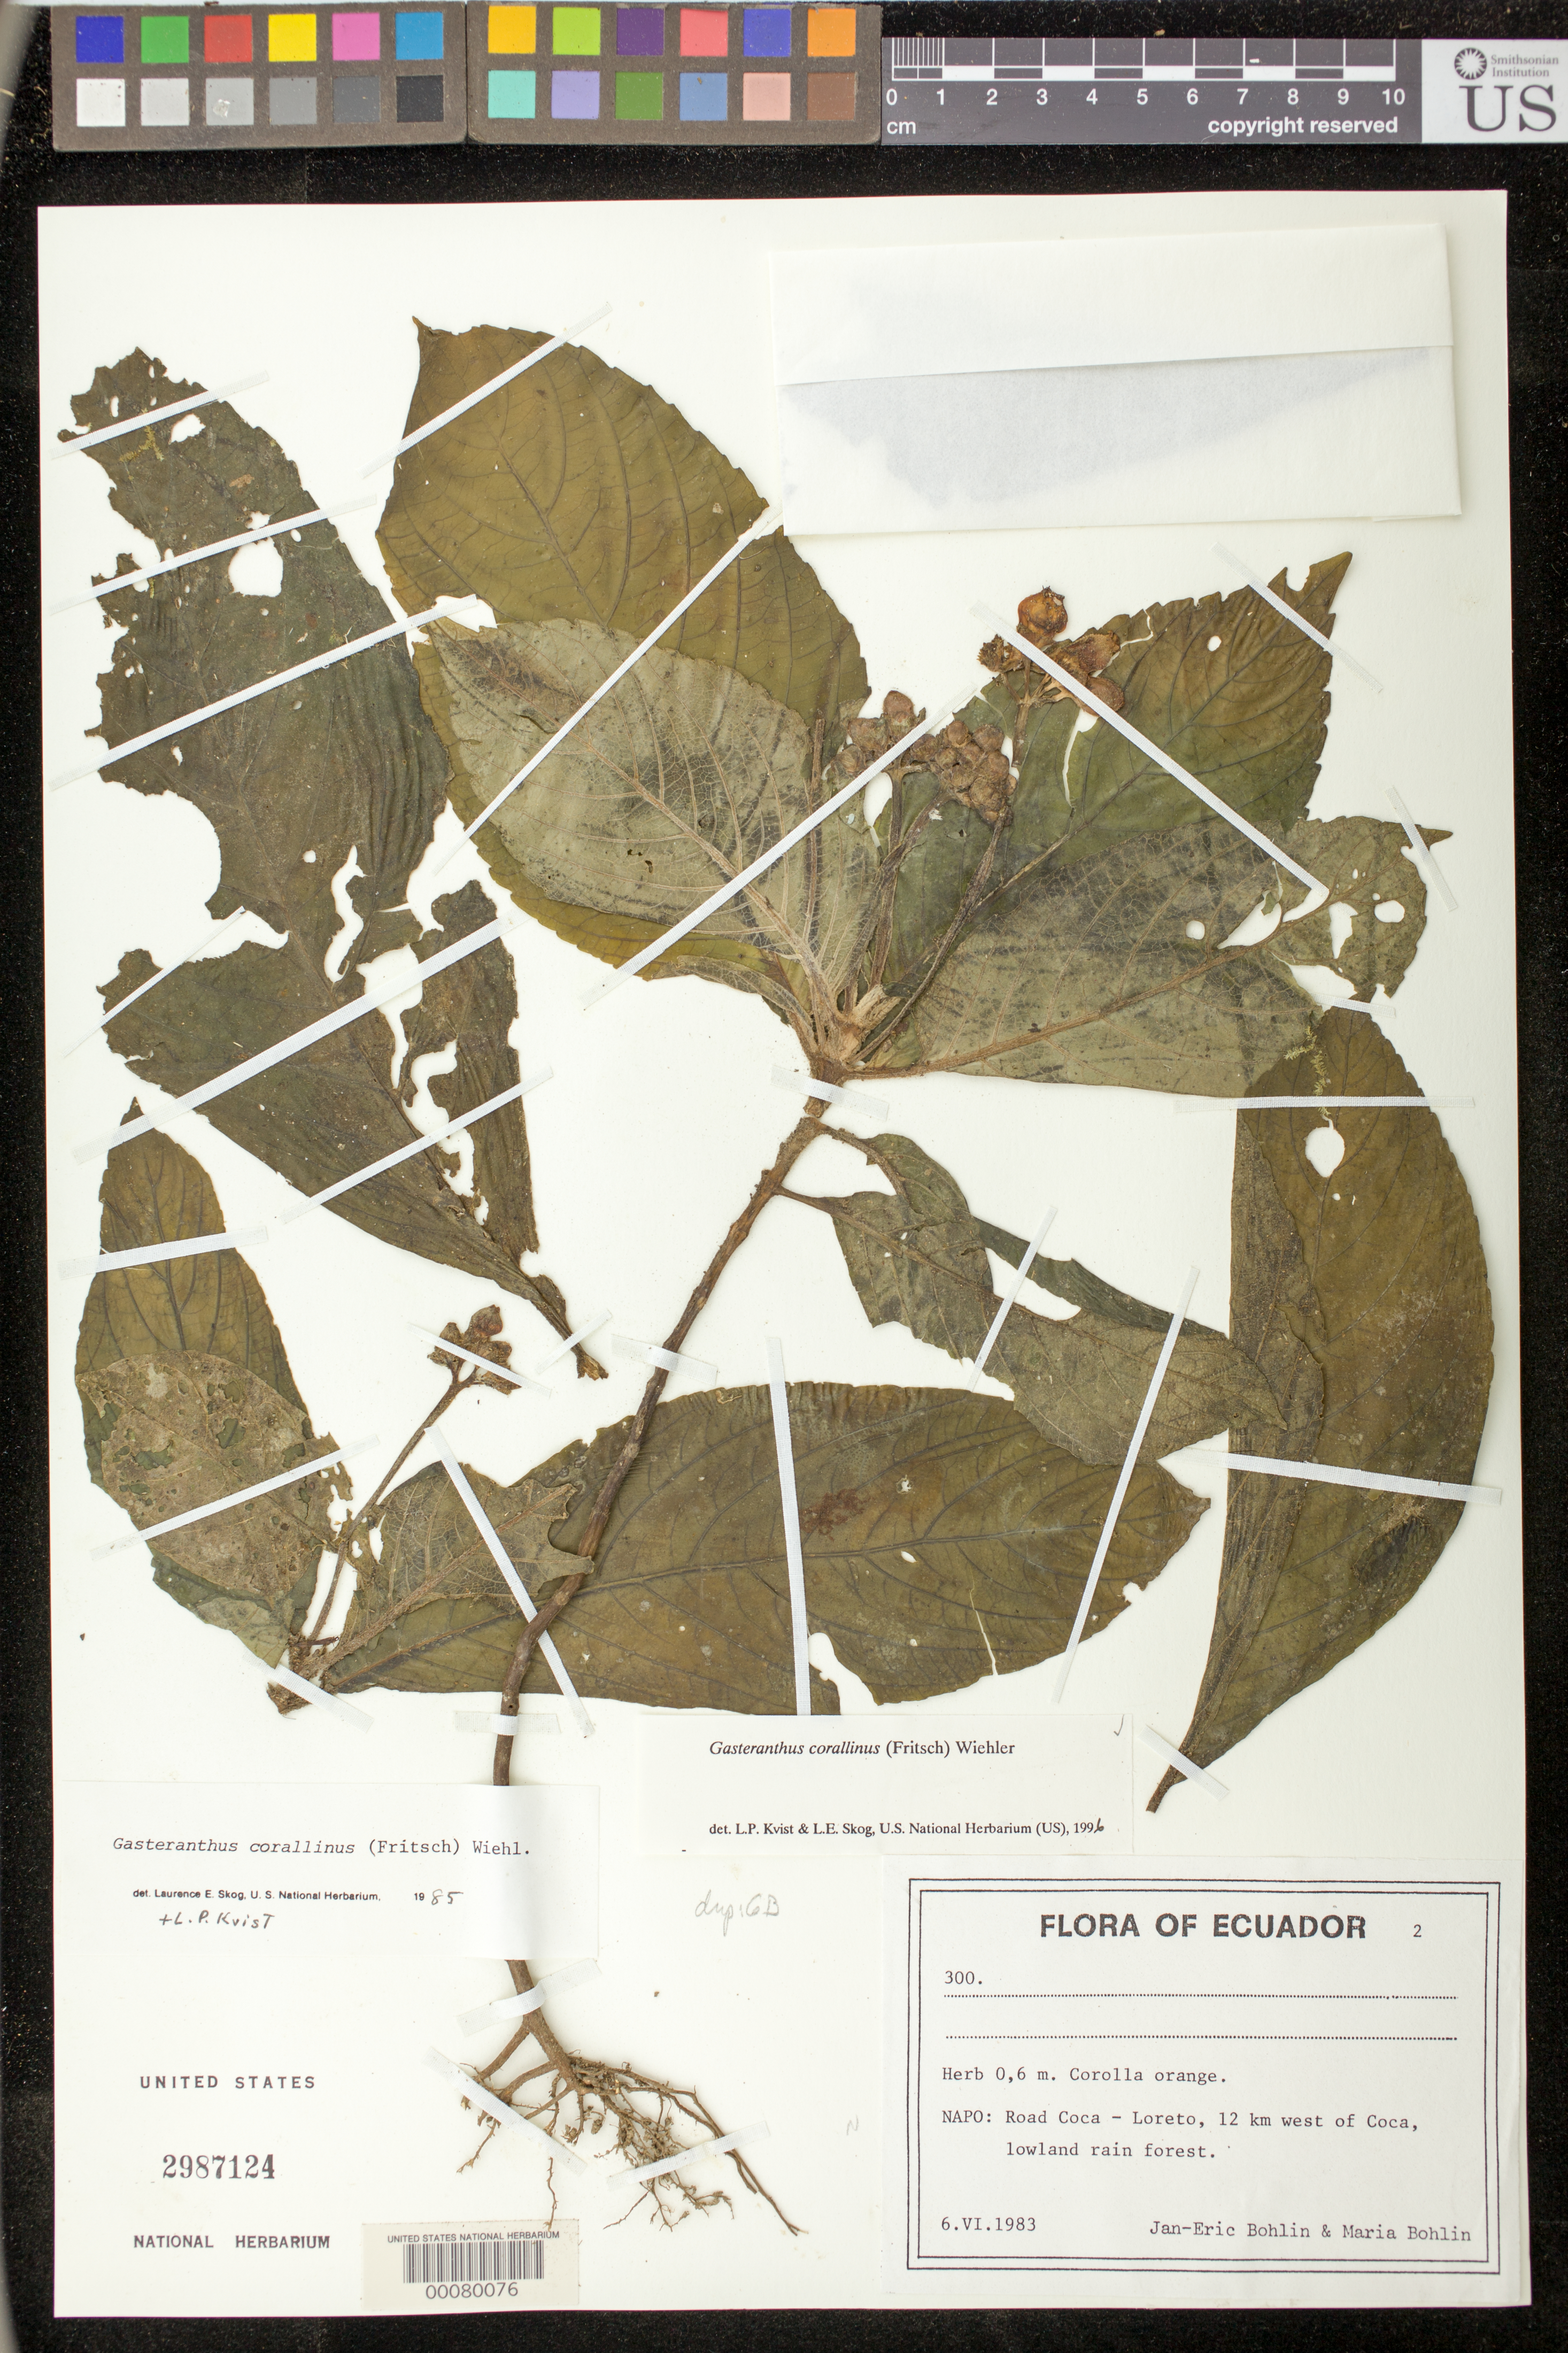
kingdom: Plantae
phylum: Tracheophyta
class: Magnoliopsida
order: Lamiales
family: Gesneriaceae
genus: Gasteranthus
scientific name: Gasteranthus corallinus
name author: (Fritsch) Wiehler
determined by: Skog, Laurence E.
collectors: J. Bohlin & M. Bohlin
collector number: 300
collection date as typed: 06 Jun 1983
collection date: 1983-06-06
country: Ecuador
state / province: Napo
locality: Road Coca - Loreto, 12 km W of Coca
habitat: Lowland rain forest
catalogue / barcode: US 2987124